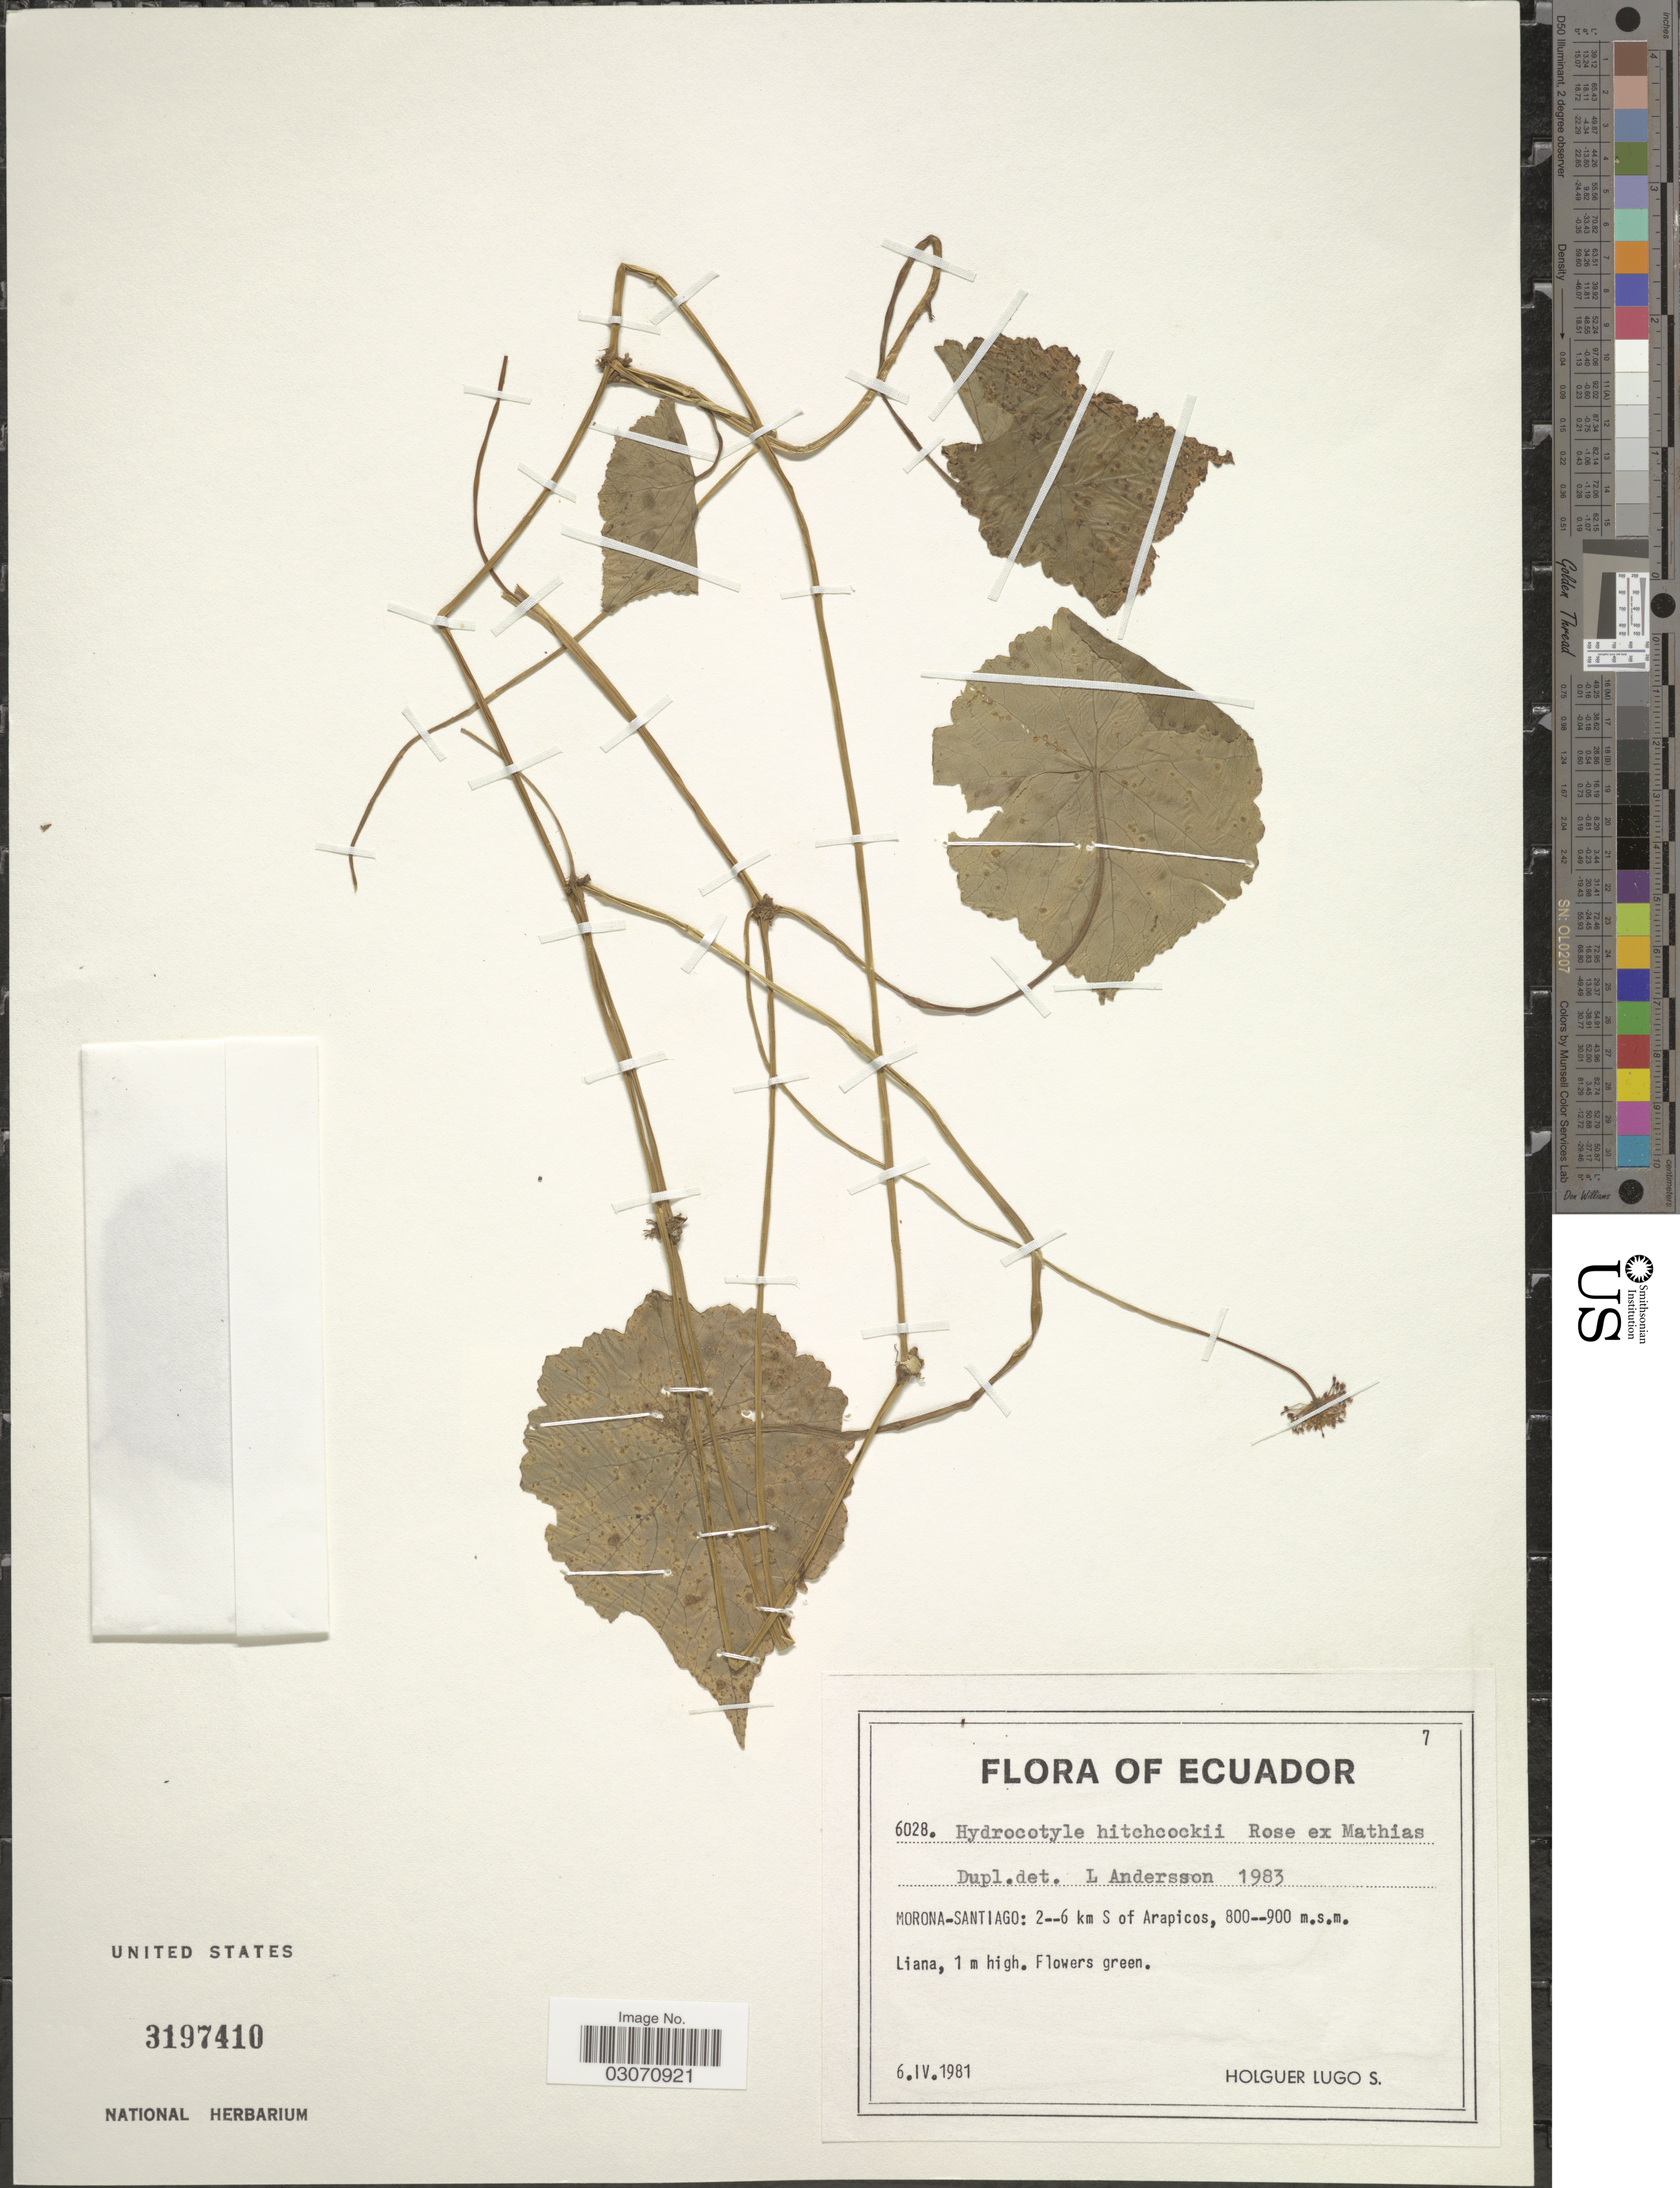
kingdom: Plantae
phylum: Tracheophyta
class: Magnoliopsida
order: Apiales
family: Araliaceae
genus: Hydrocotyle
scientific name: Hydrocotyle hitchcockii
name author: Rose ex Mathias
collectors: H. Lugo S.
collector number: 6028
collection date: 1981-04-06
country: Ecuador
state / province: Morona-Santiago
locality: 2--6 km S of Arapicos.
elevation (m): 800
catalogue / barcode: US 3197410